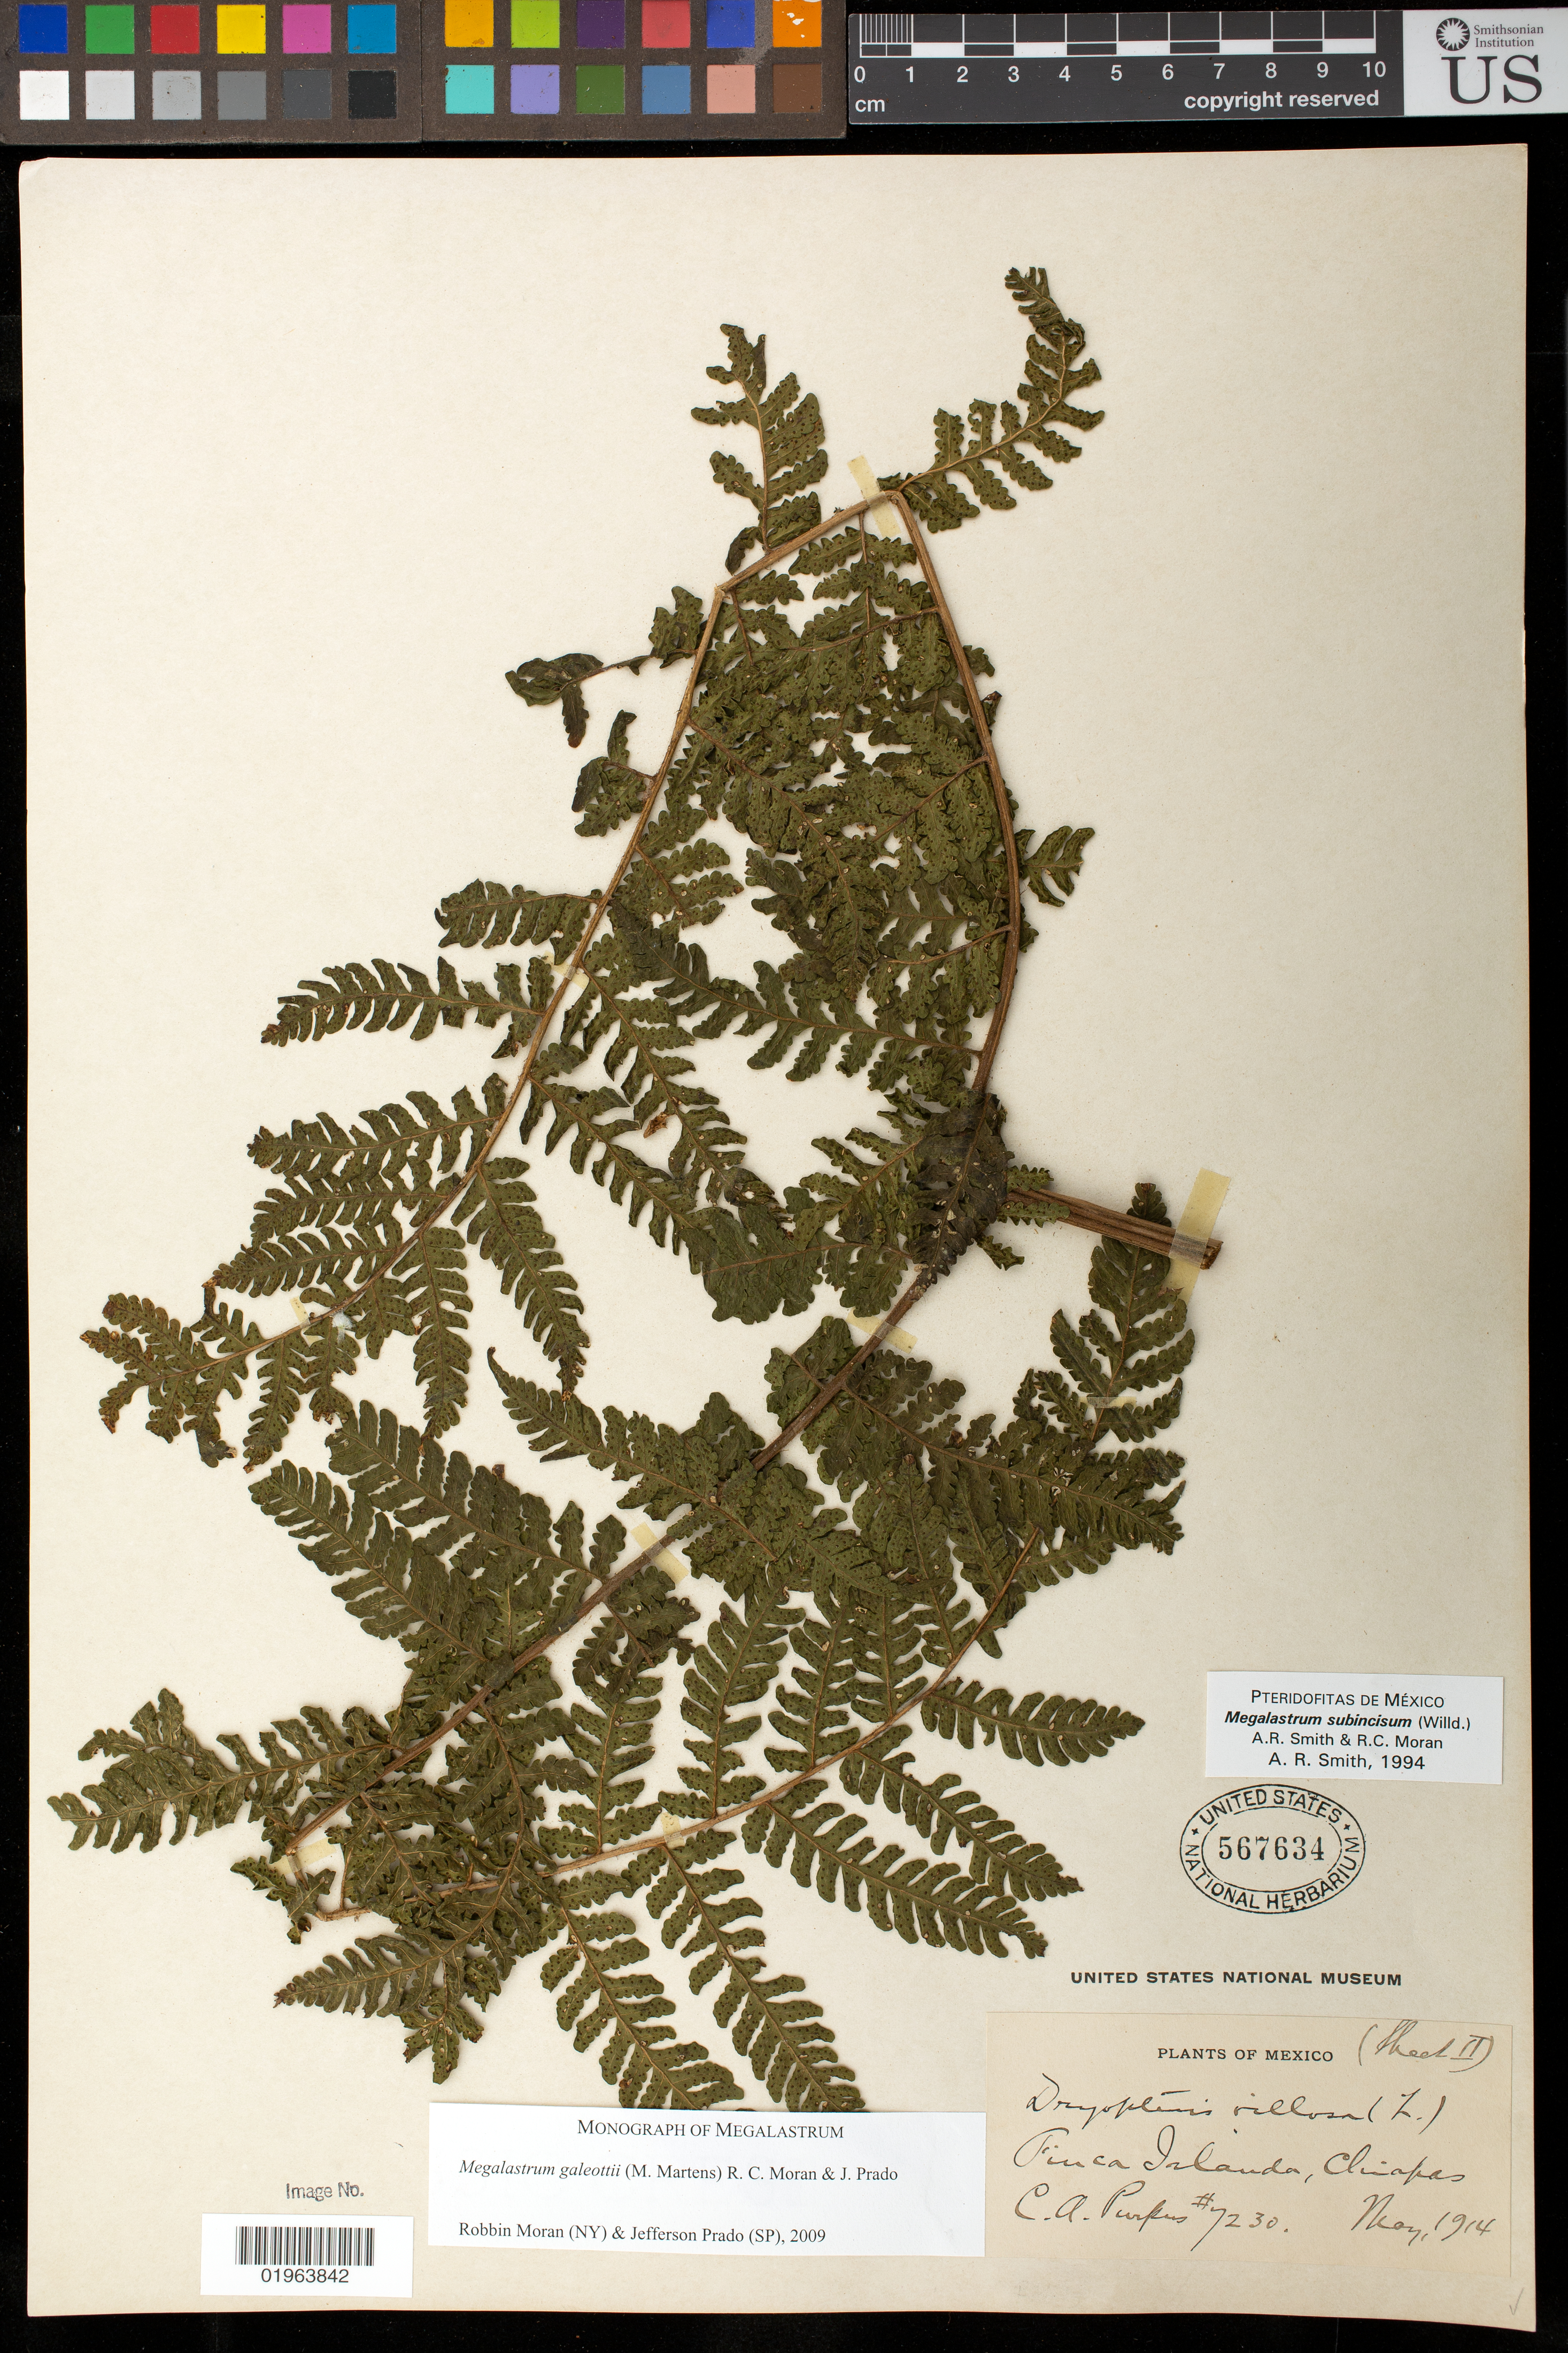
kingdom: Plantae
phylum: Tracheophyta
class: Polypodiopsida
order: Polypodiales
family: Dryopteridaceae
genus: Megalastrum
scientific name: Megalastrum galeottii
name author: (M. Martens) R.C. Moran & J. Prado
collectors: C. A. Purpus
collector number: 7230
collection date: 1914-05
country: Mexico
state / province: Chiapas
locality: Finca Irlanda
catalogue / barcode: US 567634